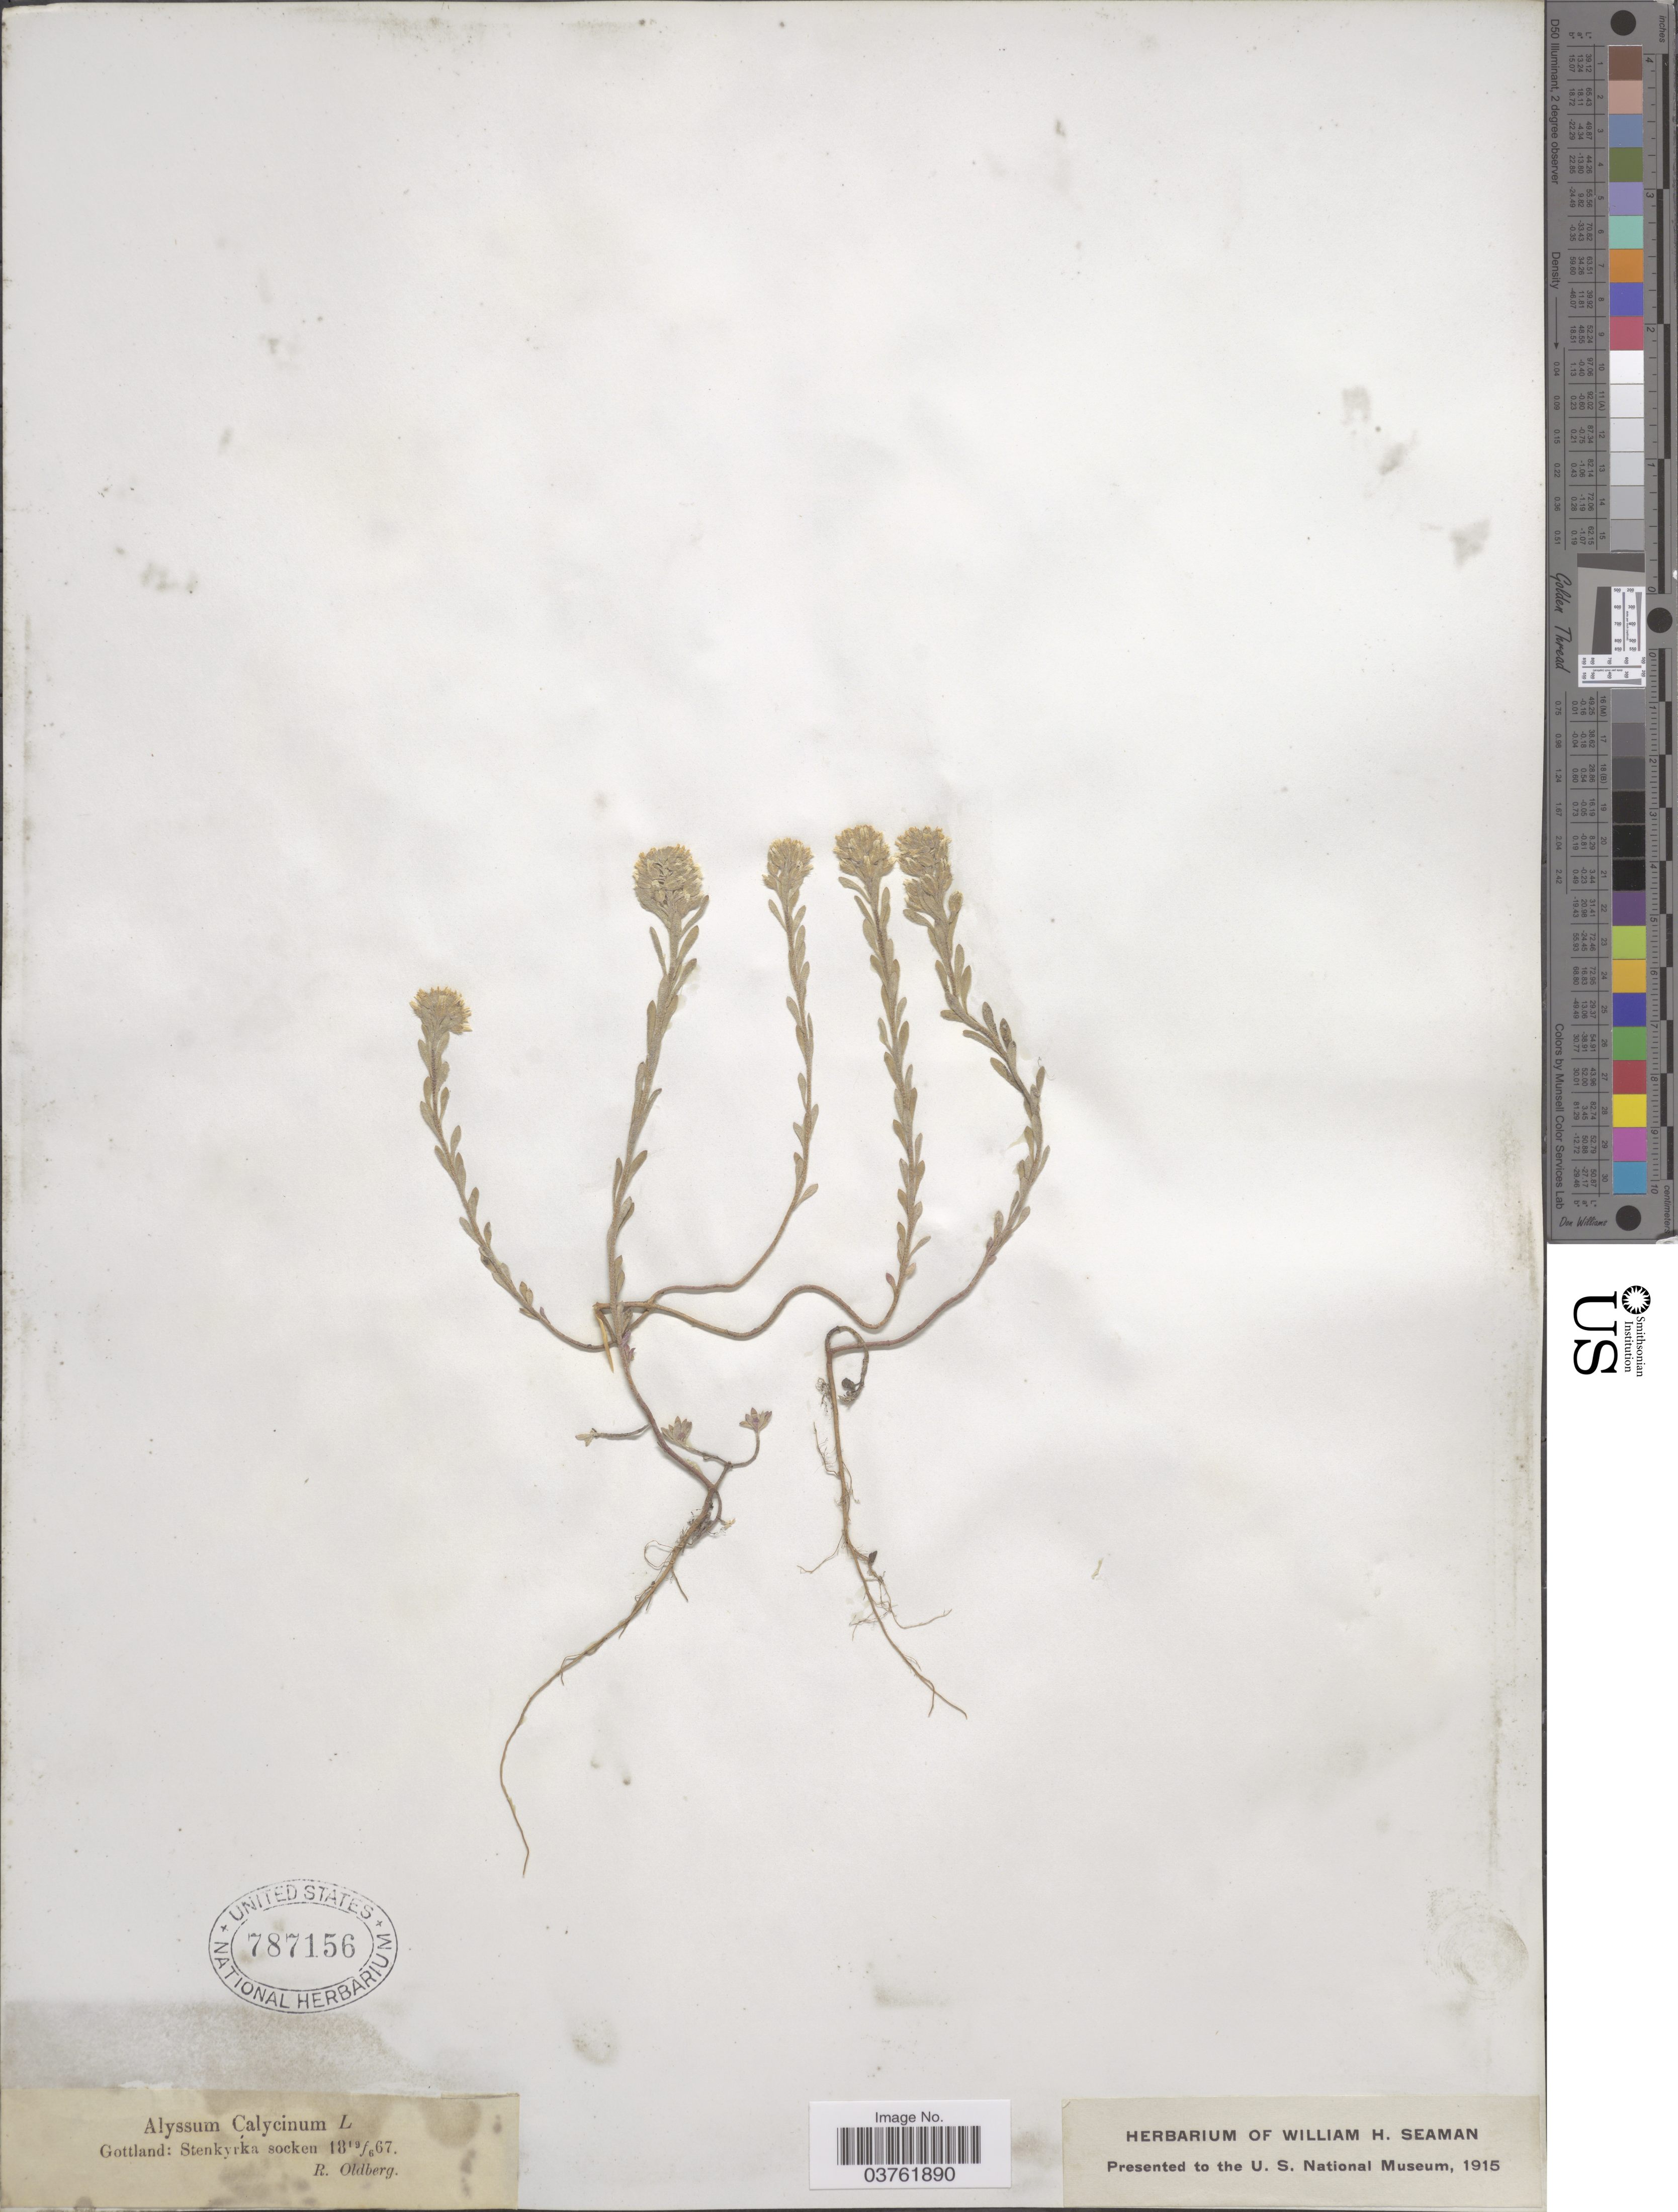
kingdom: Plantae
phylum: Tracheophyta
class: Magnoliopsida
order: Brassicales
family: Brassicaceae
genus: Alyssum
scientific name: Alyssum calycinum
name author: L.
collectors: R. Oldberg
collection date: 1867-06-19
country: Sweden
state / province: Gotland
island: Gotland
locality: Gottland: Stenkyrka socken.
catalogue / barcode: US 787156